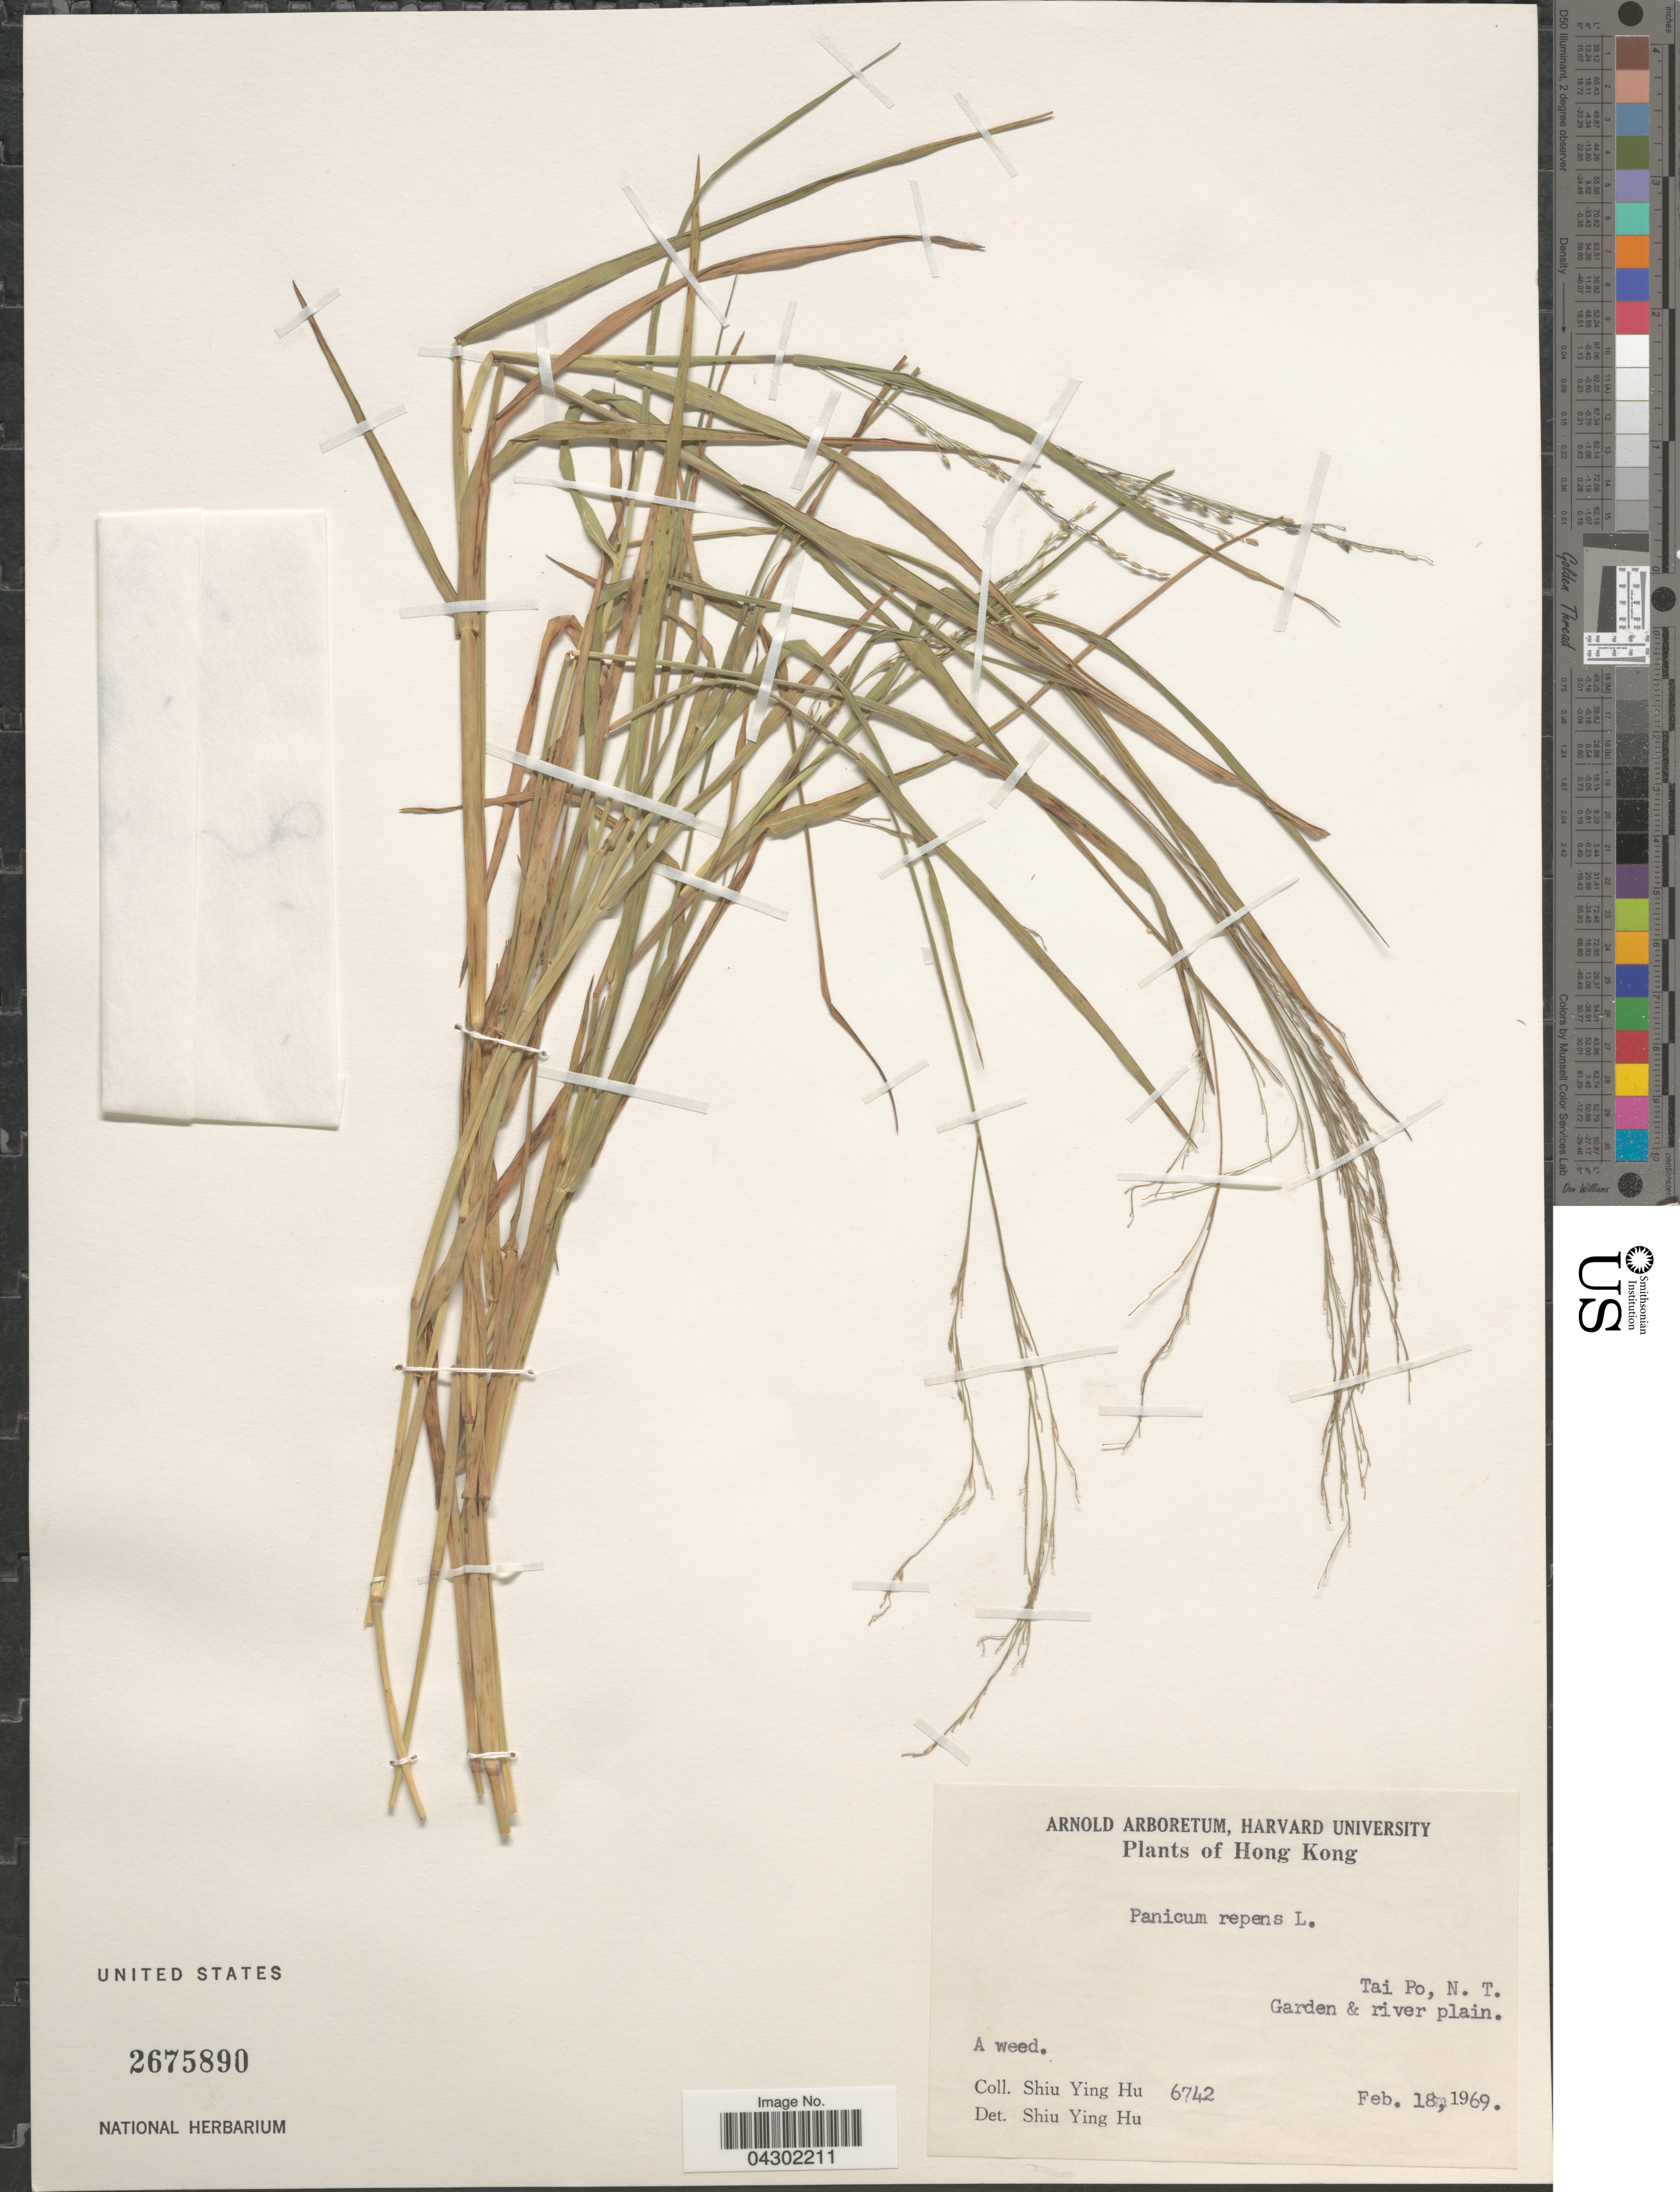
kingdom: Plantae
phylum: Tracheophyta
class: Liliopsida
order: Poales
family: Poaceae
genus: Panicum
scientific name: Panicum repens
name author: L.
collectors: S. Y. Hu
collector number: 6742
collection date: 1969-02-18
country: China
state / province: Hong Kong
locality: Tai Po, N. T. Garden & river plain.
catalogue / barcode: US 2675890